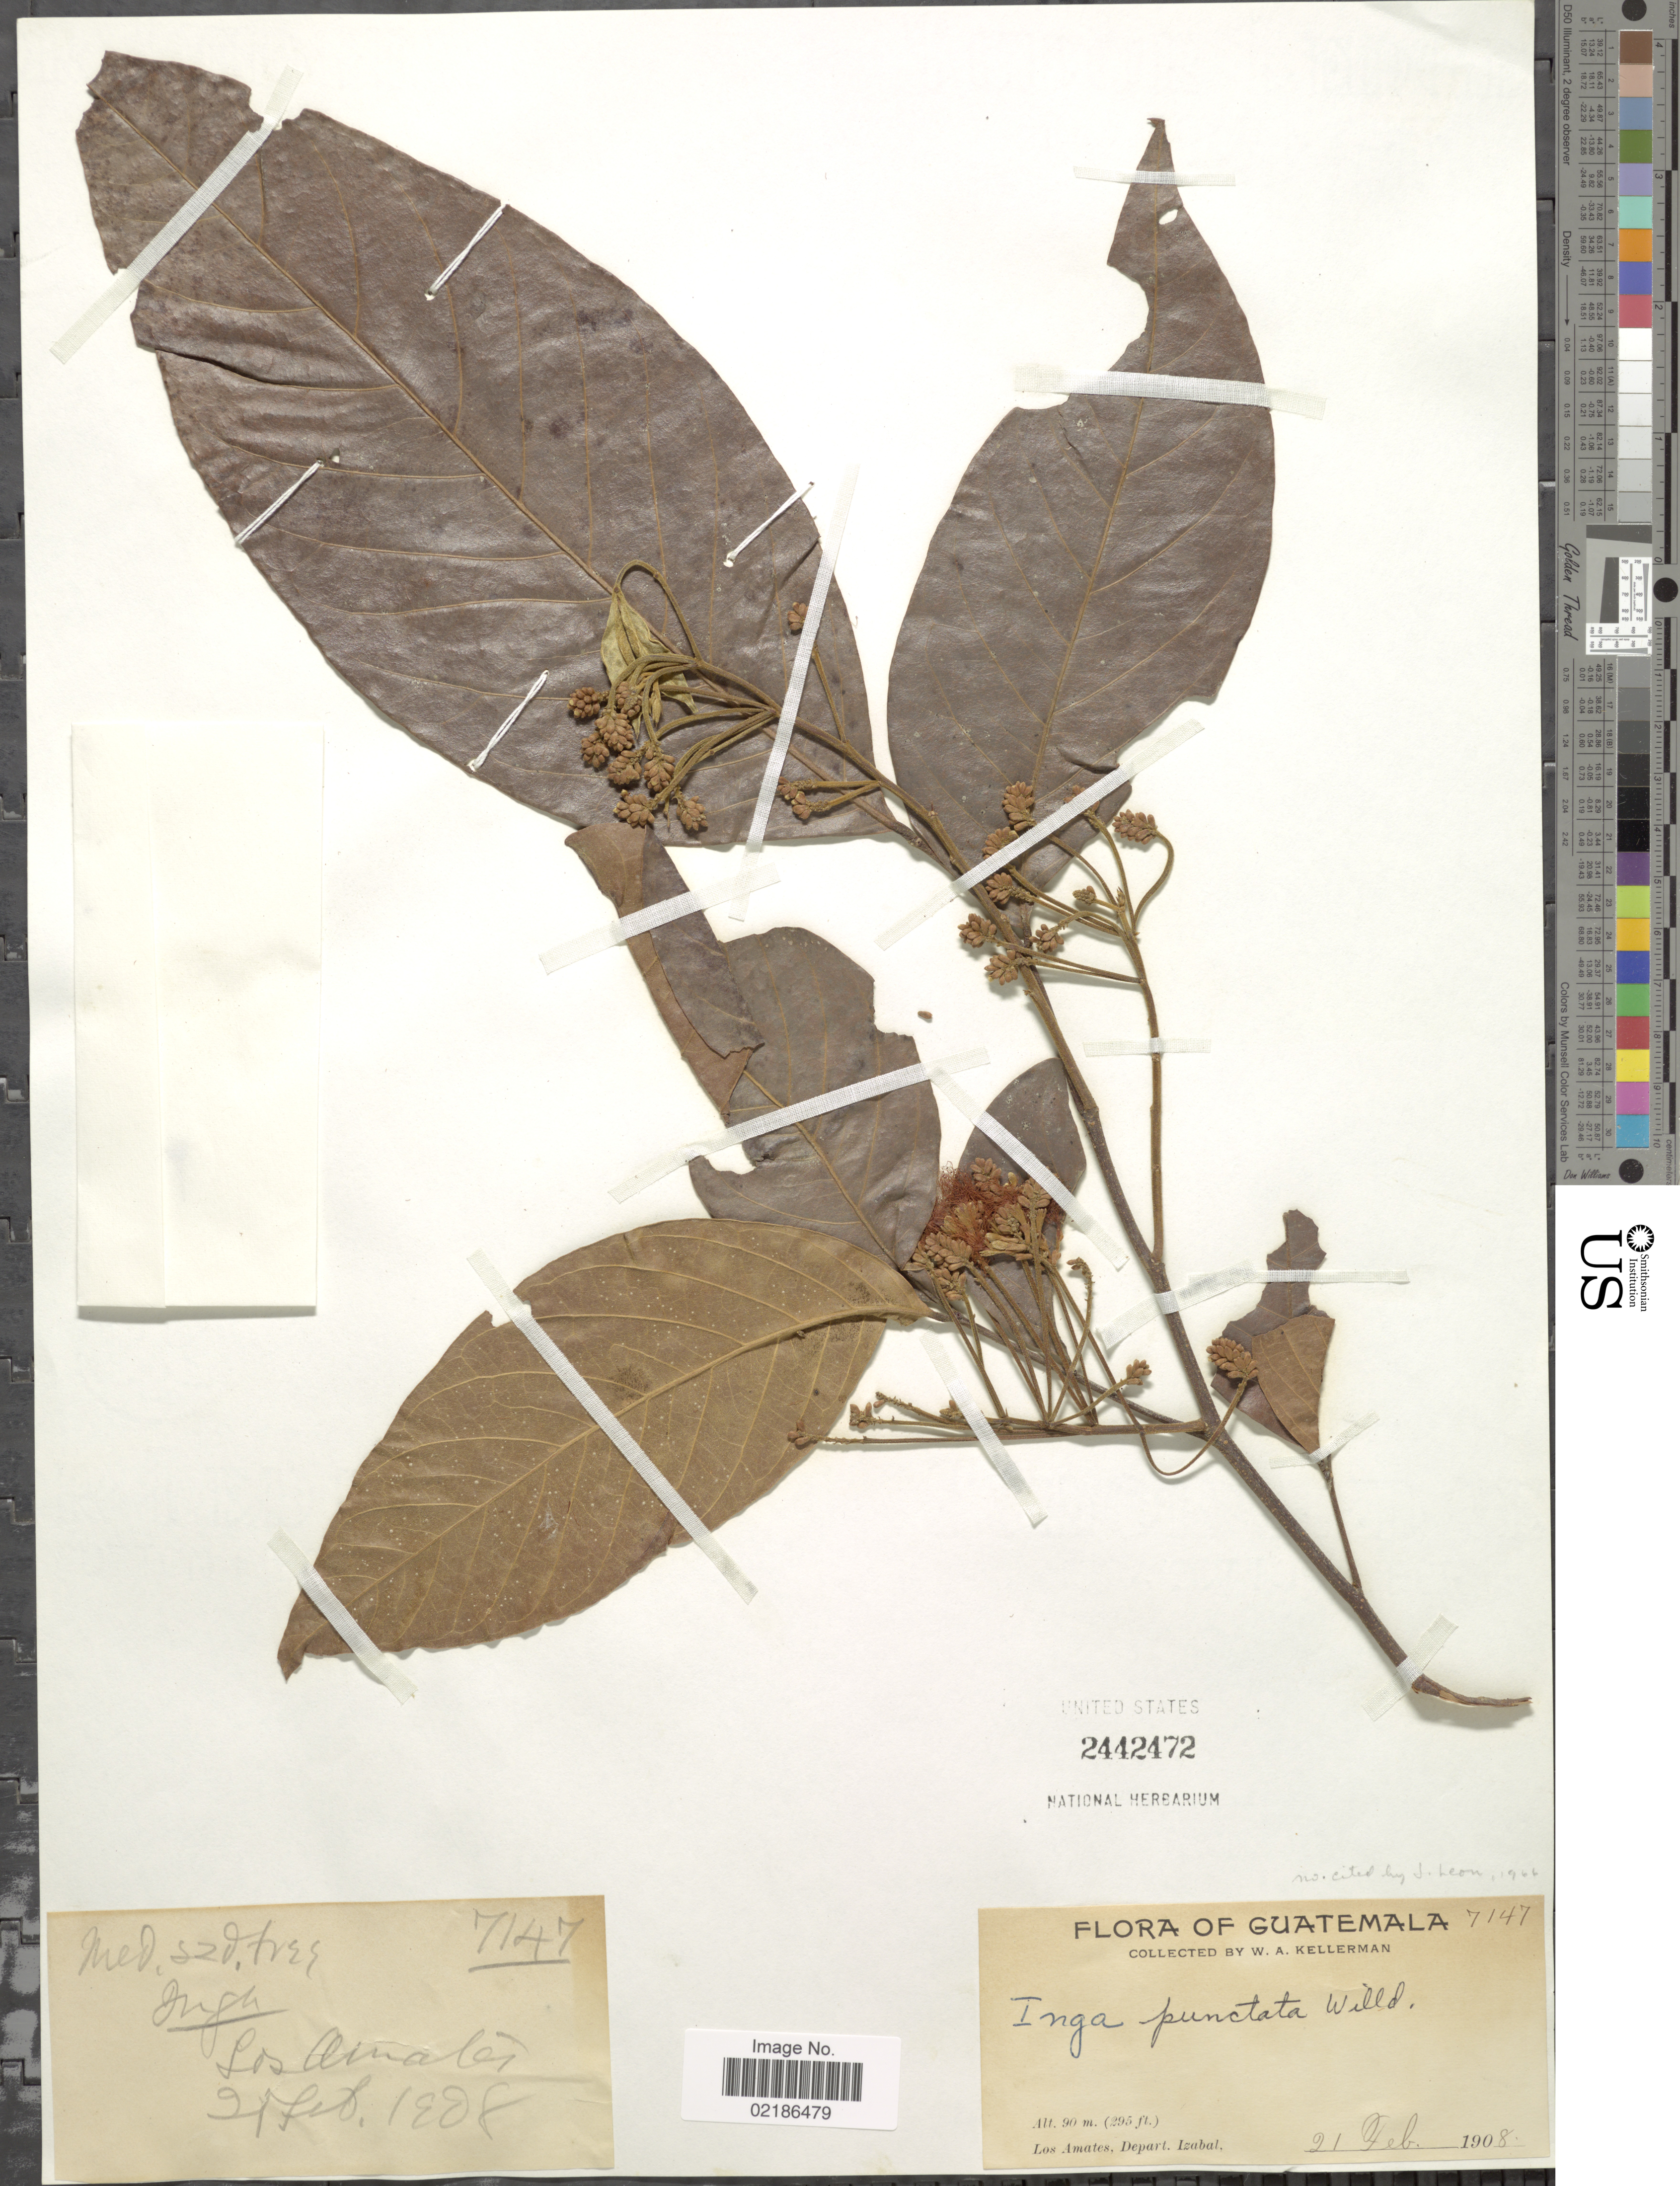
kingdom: Plantae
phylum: Tracheophyta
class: Magnoliopsida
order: Fabales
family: Fabaceae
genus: Inga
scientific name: Inga punctata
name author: Willd.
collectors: W. Kellerman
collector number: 7147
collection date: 1908-02-21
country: Guatemala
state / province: Izabal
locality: Los Amates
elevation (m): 90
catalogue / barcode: US 2442472